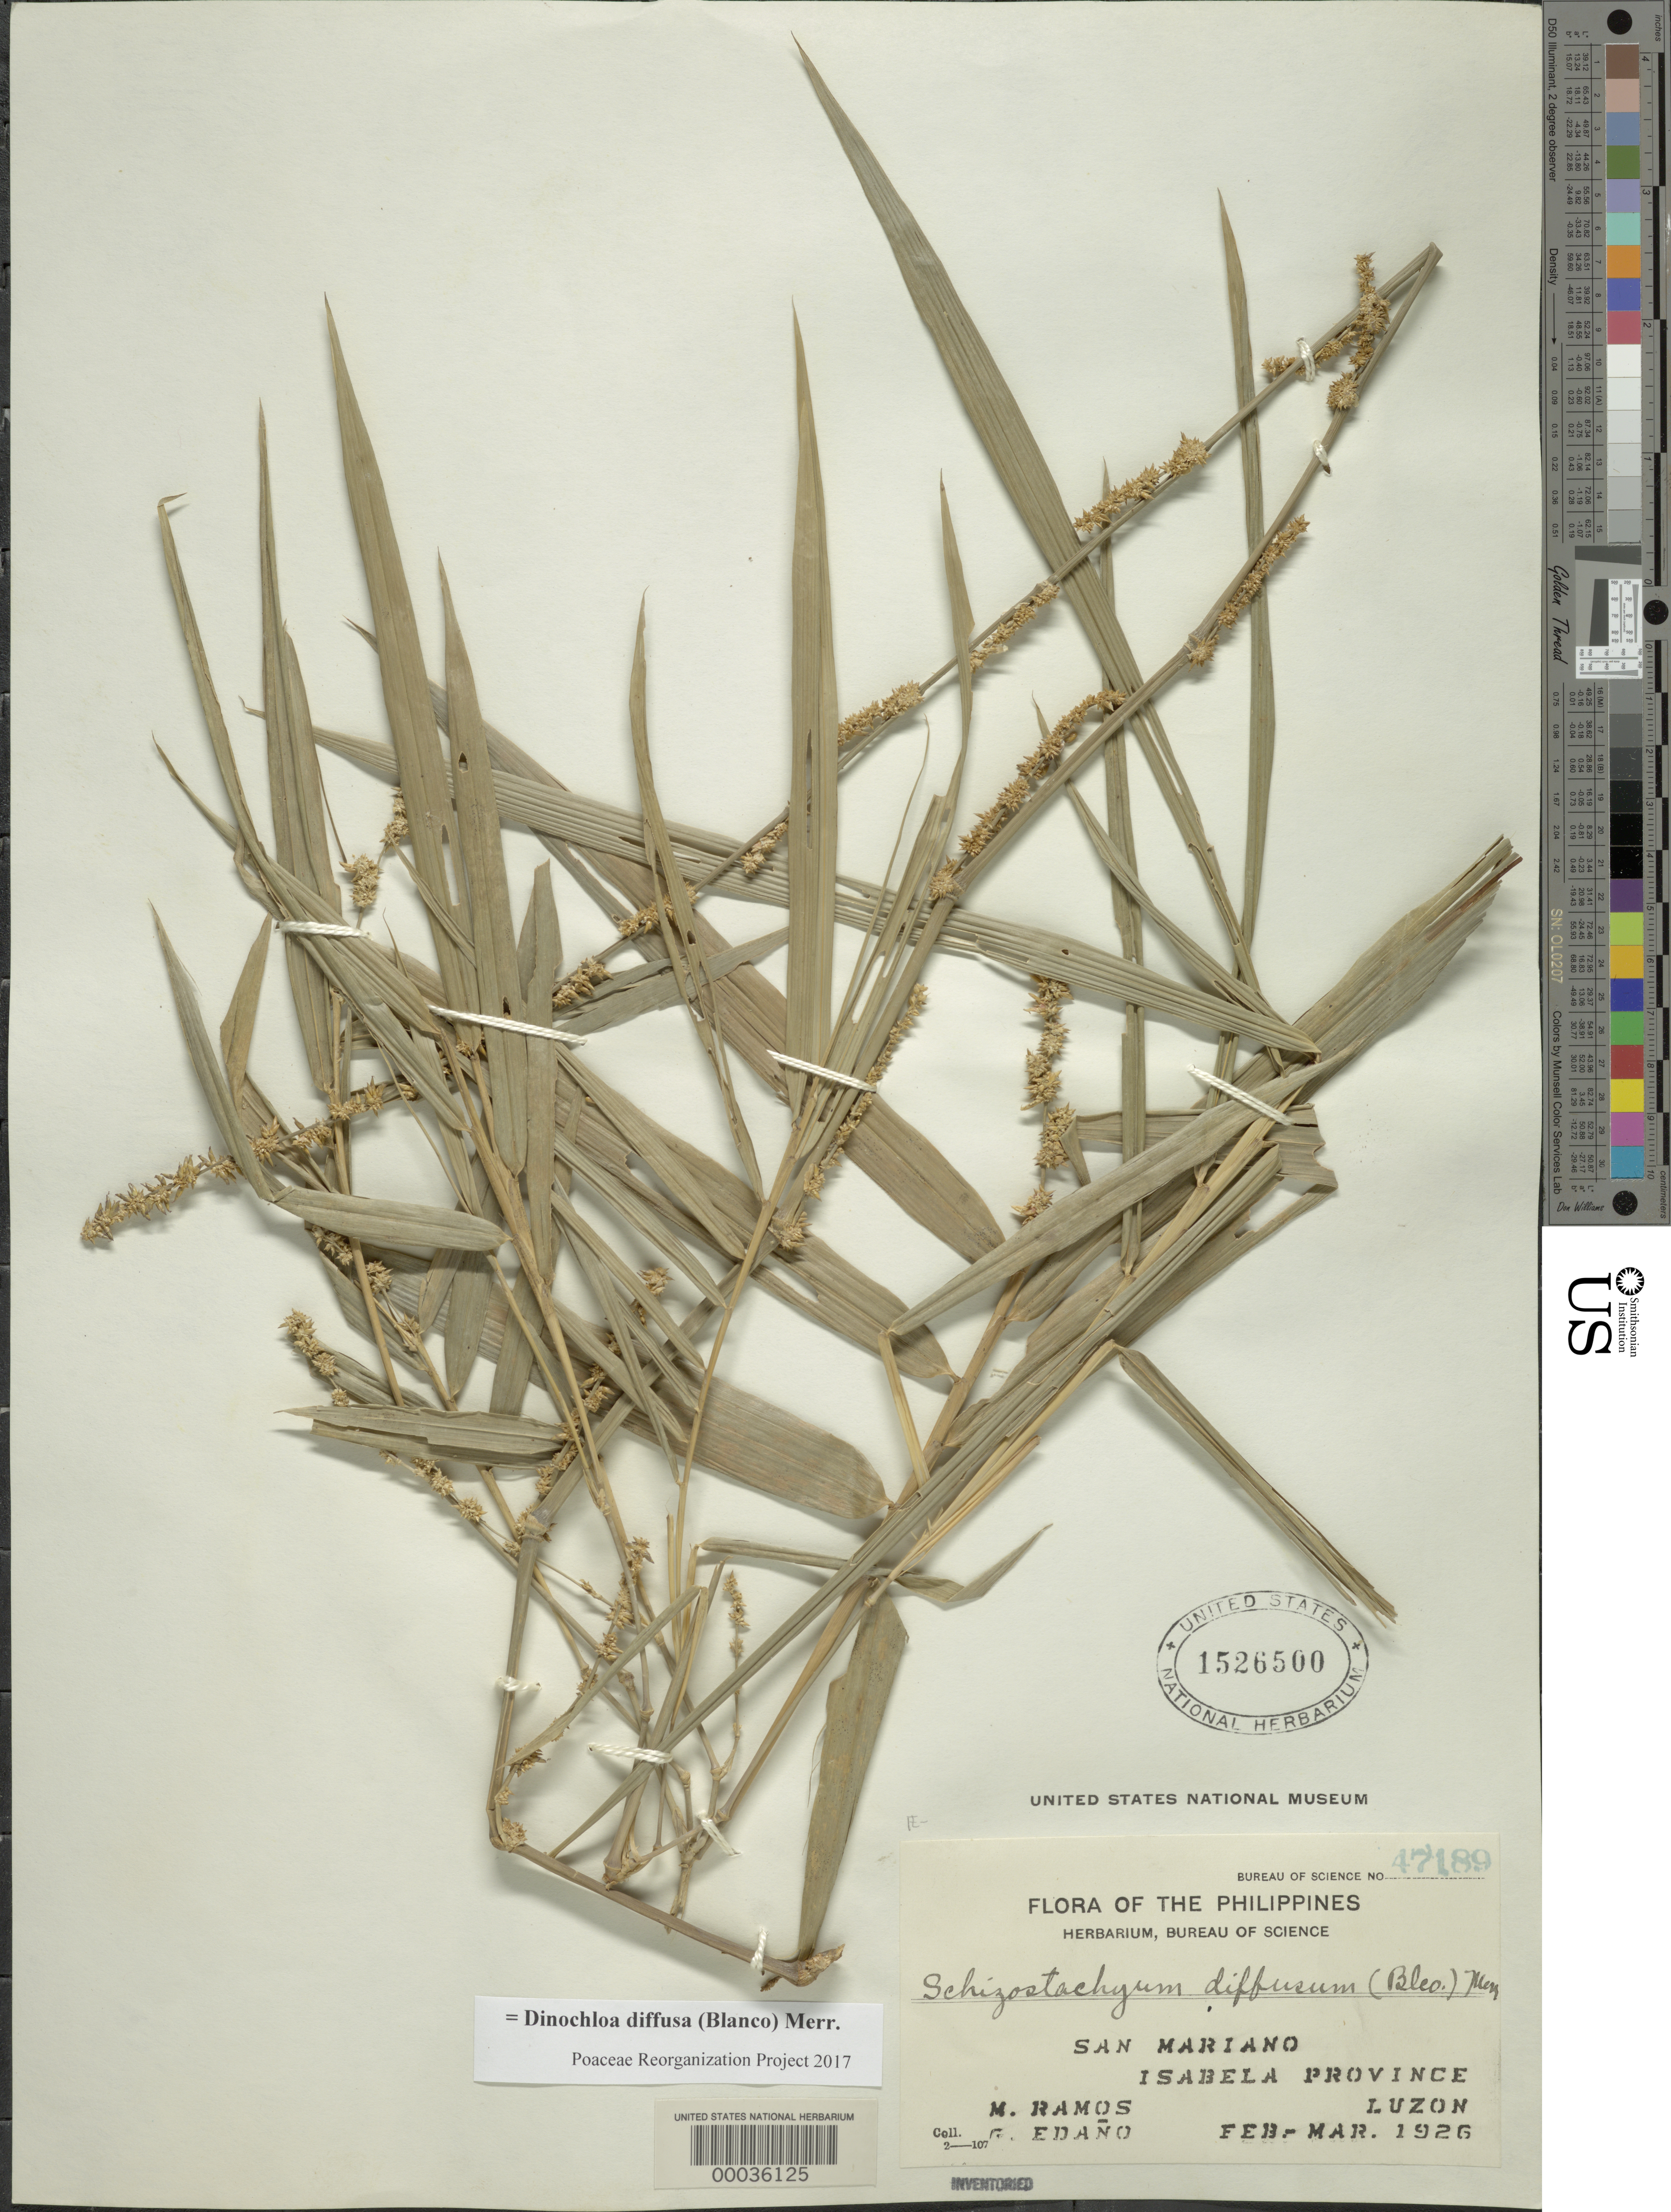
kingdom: Plantae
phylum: Tracheophyta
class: Liliopsida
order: Poales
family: Poaceae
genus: Dinochloa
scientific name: Dinochloa diffusa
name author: (Blanco) Merr.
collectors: M. Ramos & G. E. Edaño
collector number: Pbs 47189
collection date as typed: Feb 1926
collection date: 1926-02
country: Philippines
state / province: Cagayan Valley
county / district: Isabela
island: Luzon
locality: San mariano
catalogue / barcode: US 1526500